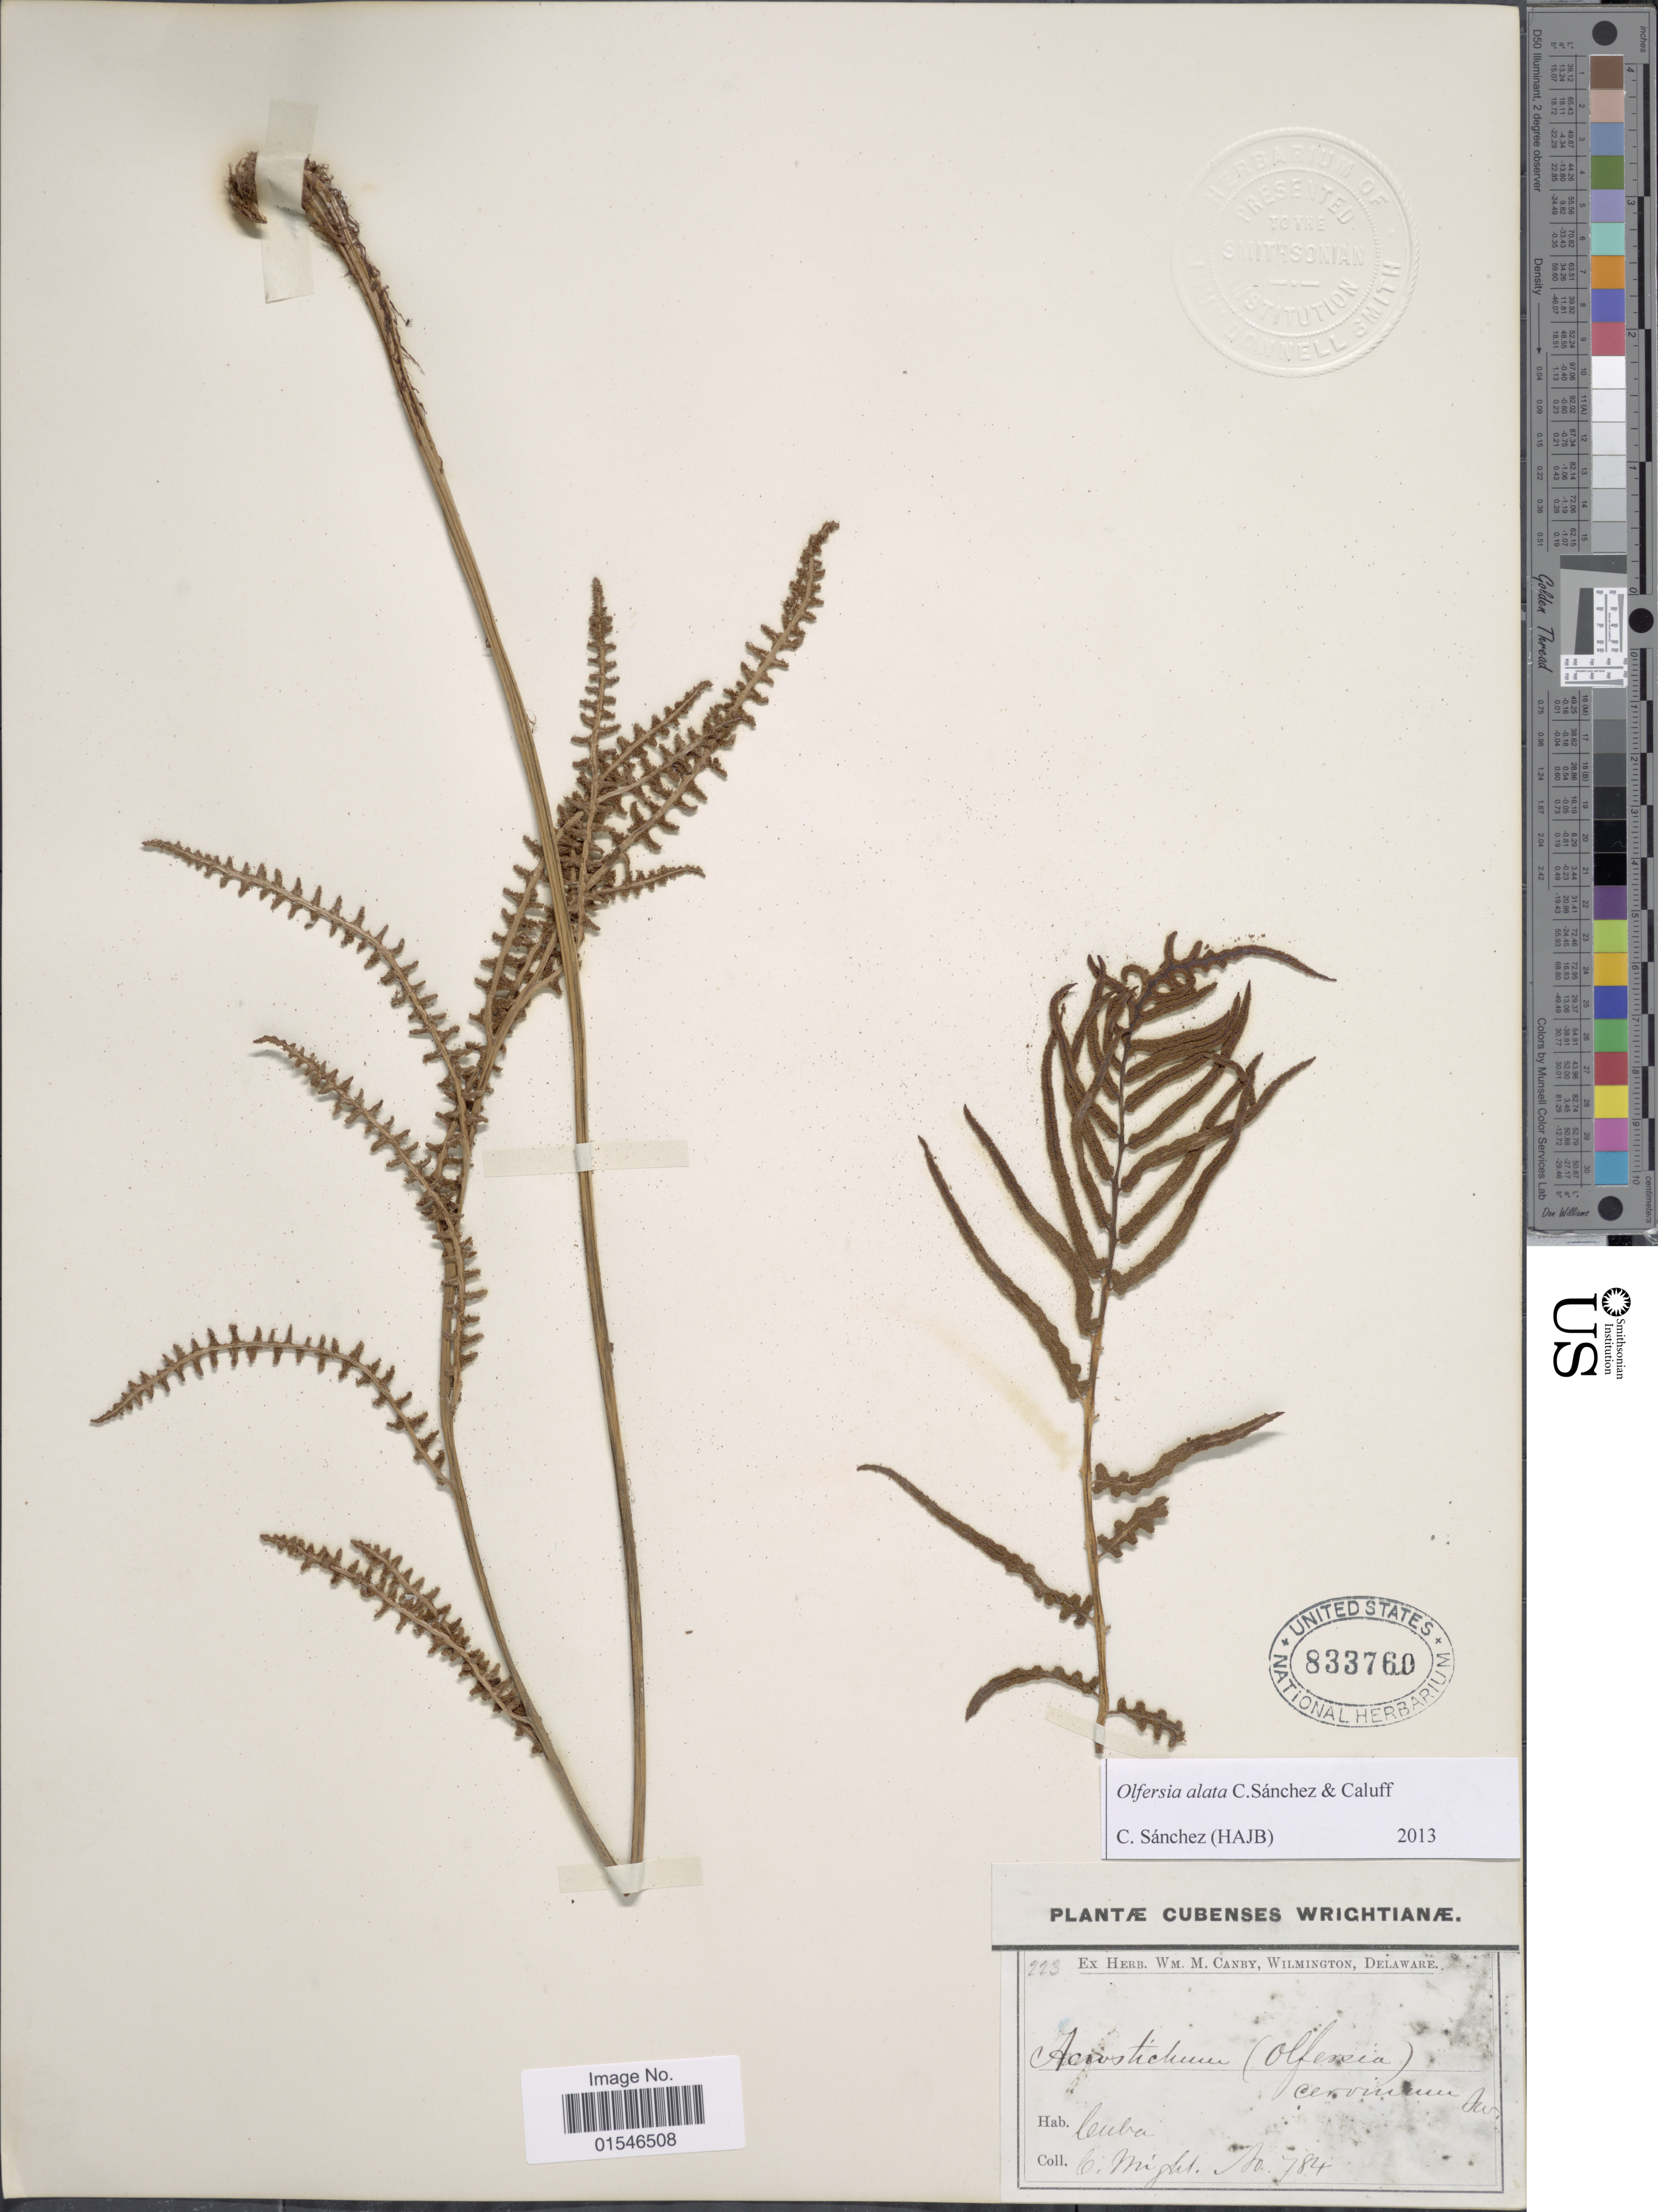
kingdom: Plantae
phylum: Tracheophyta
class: Polypodiopsida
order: Polypodiales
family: Dryopteridaceae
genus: Olfersia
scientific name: Olfersia cervina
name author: (L.) Kunze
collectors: C. Wight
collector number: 784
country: Cuba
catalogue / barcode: US 833760